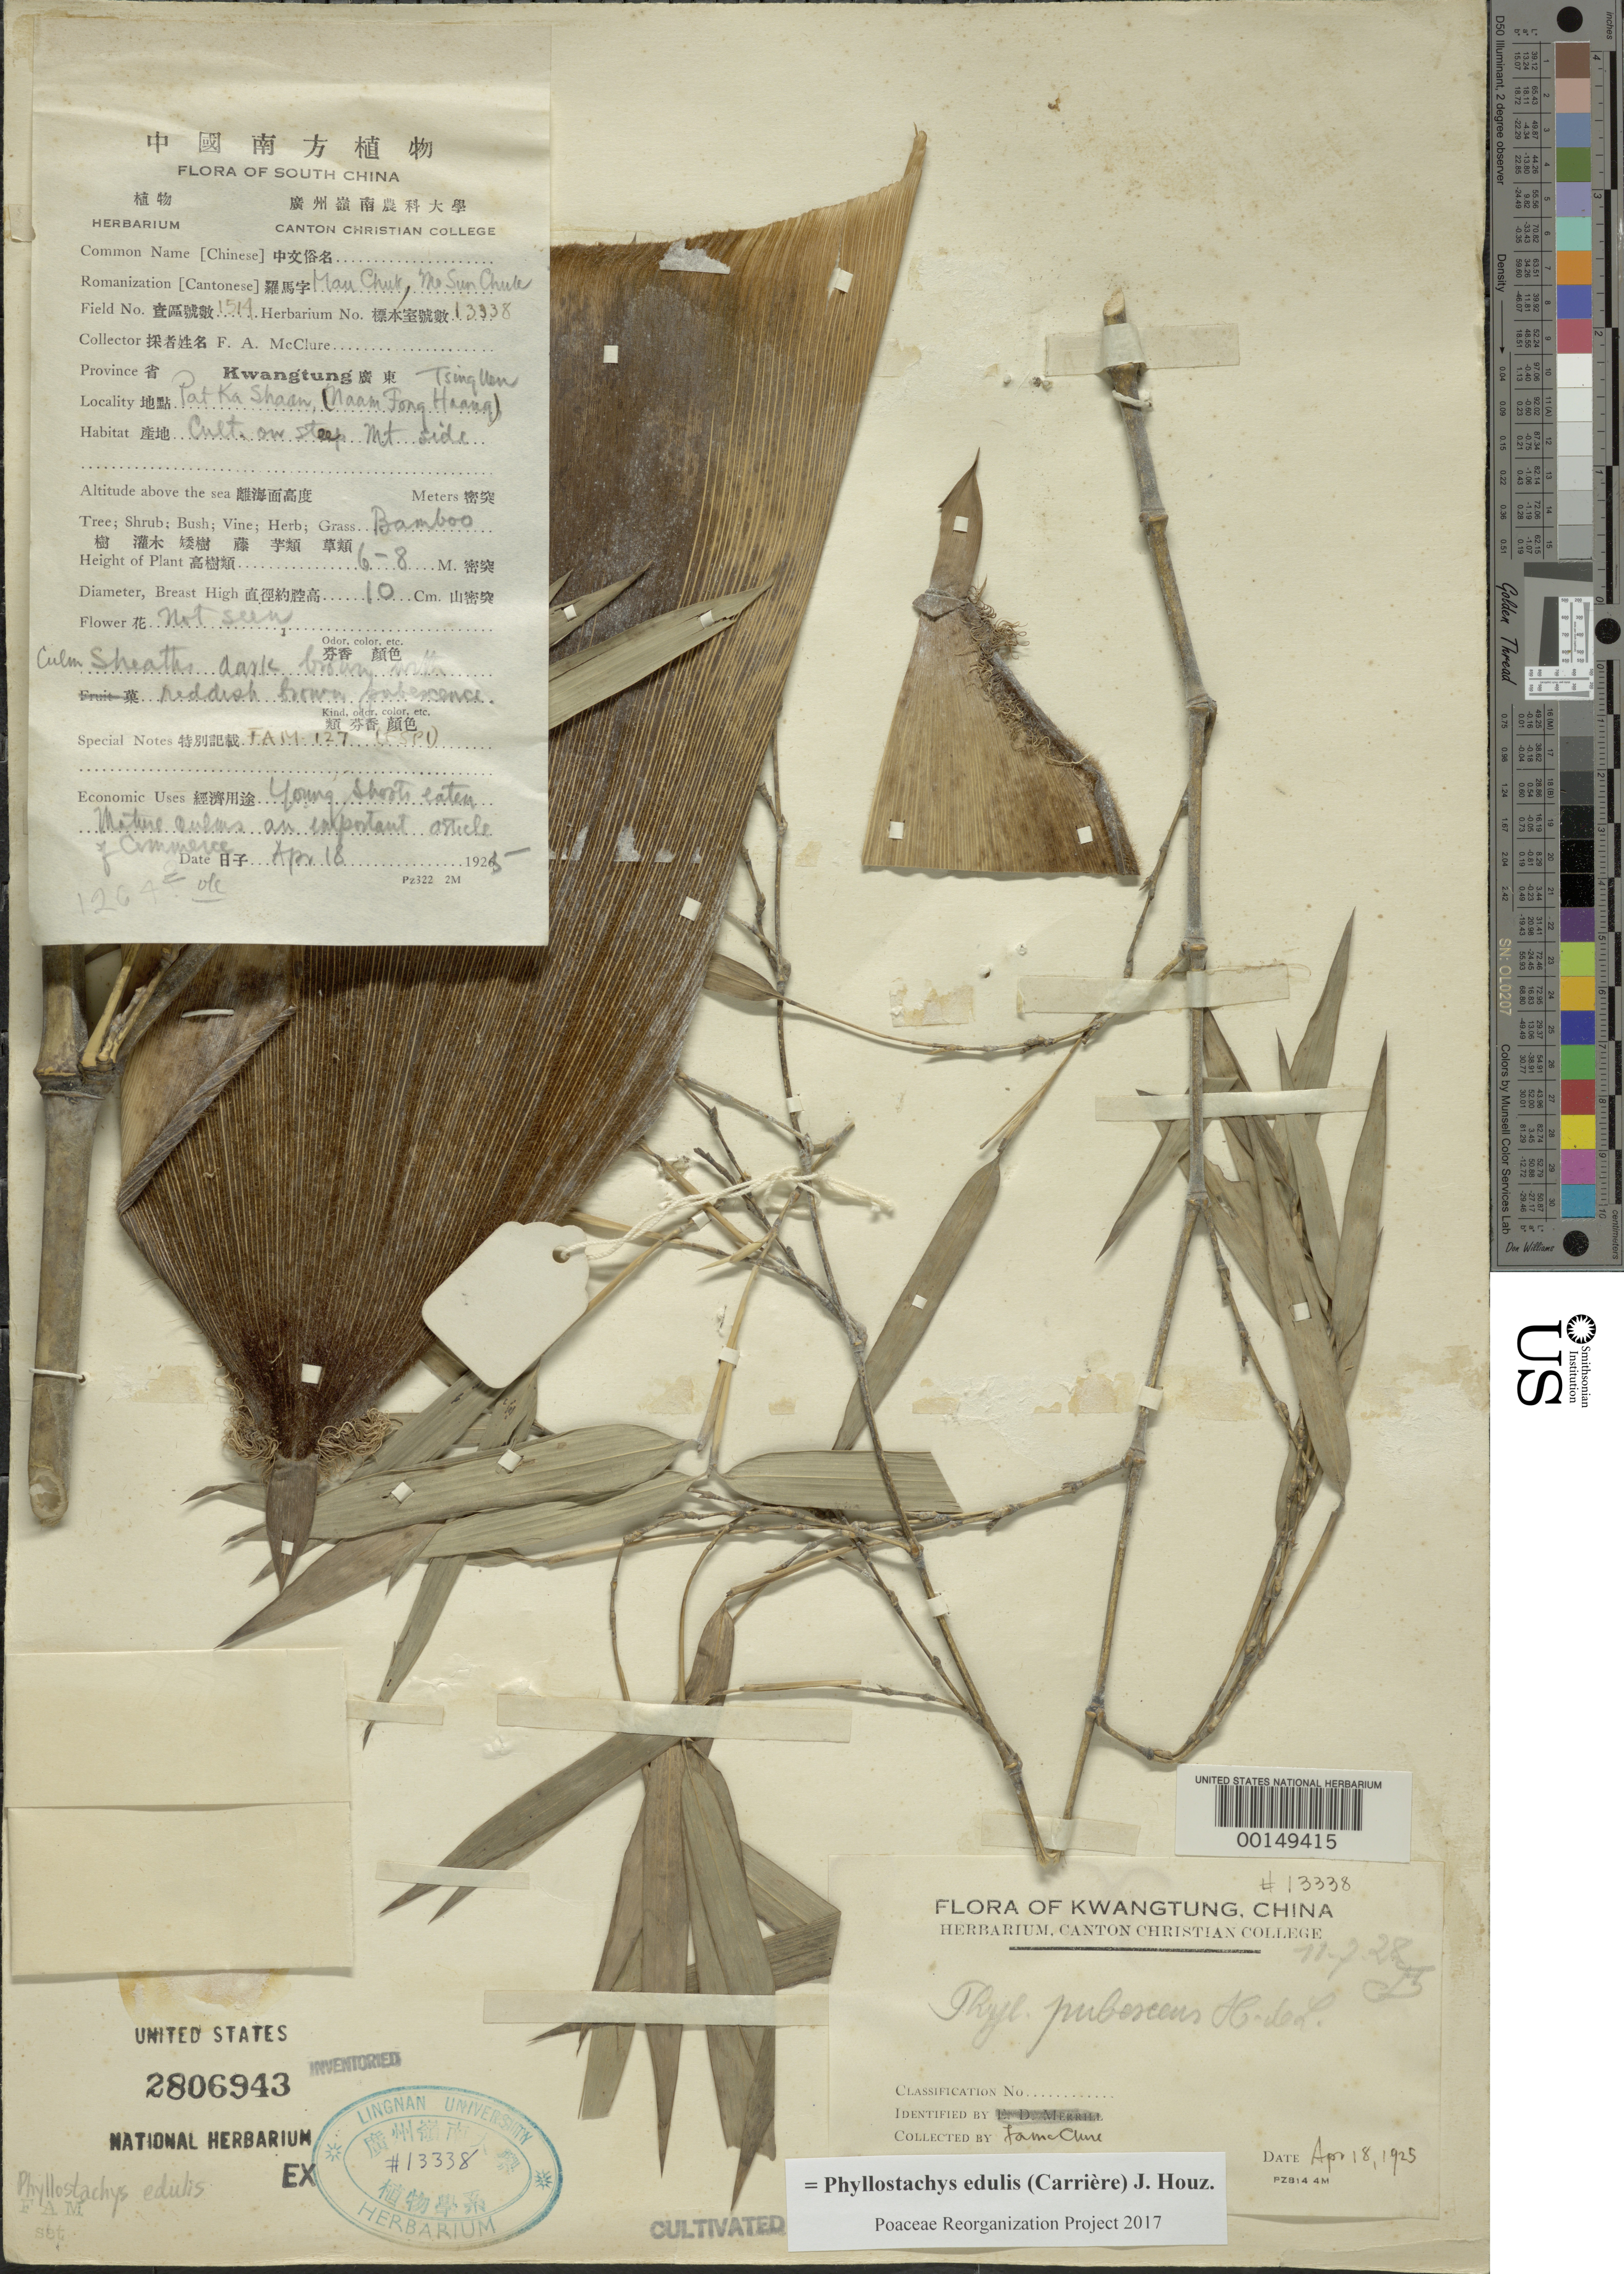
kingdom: Plantae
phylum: Tracheophyta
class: Liliopsida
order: Poales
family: Poaceae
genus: Phyllostachys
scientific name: Phyllostachys edulis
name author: (Carrière) J. Houz.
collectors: F. A. McClure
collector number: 1514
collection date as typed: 18 Apr 1925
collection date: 1925-04-18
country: China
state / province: Guangdong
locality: Pat ka shaan, tsing ueu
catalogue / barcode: US 2806943